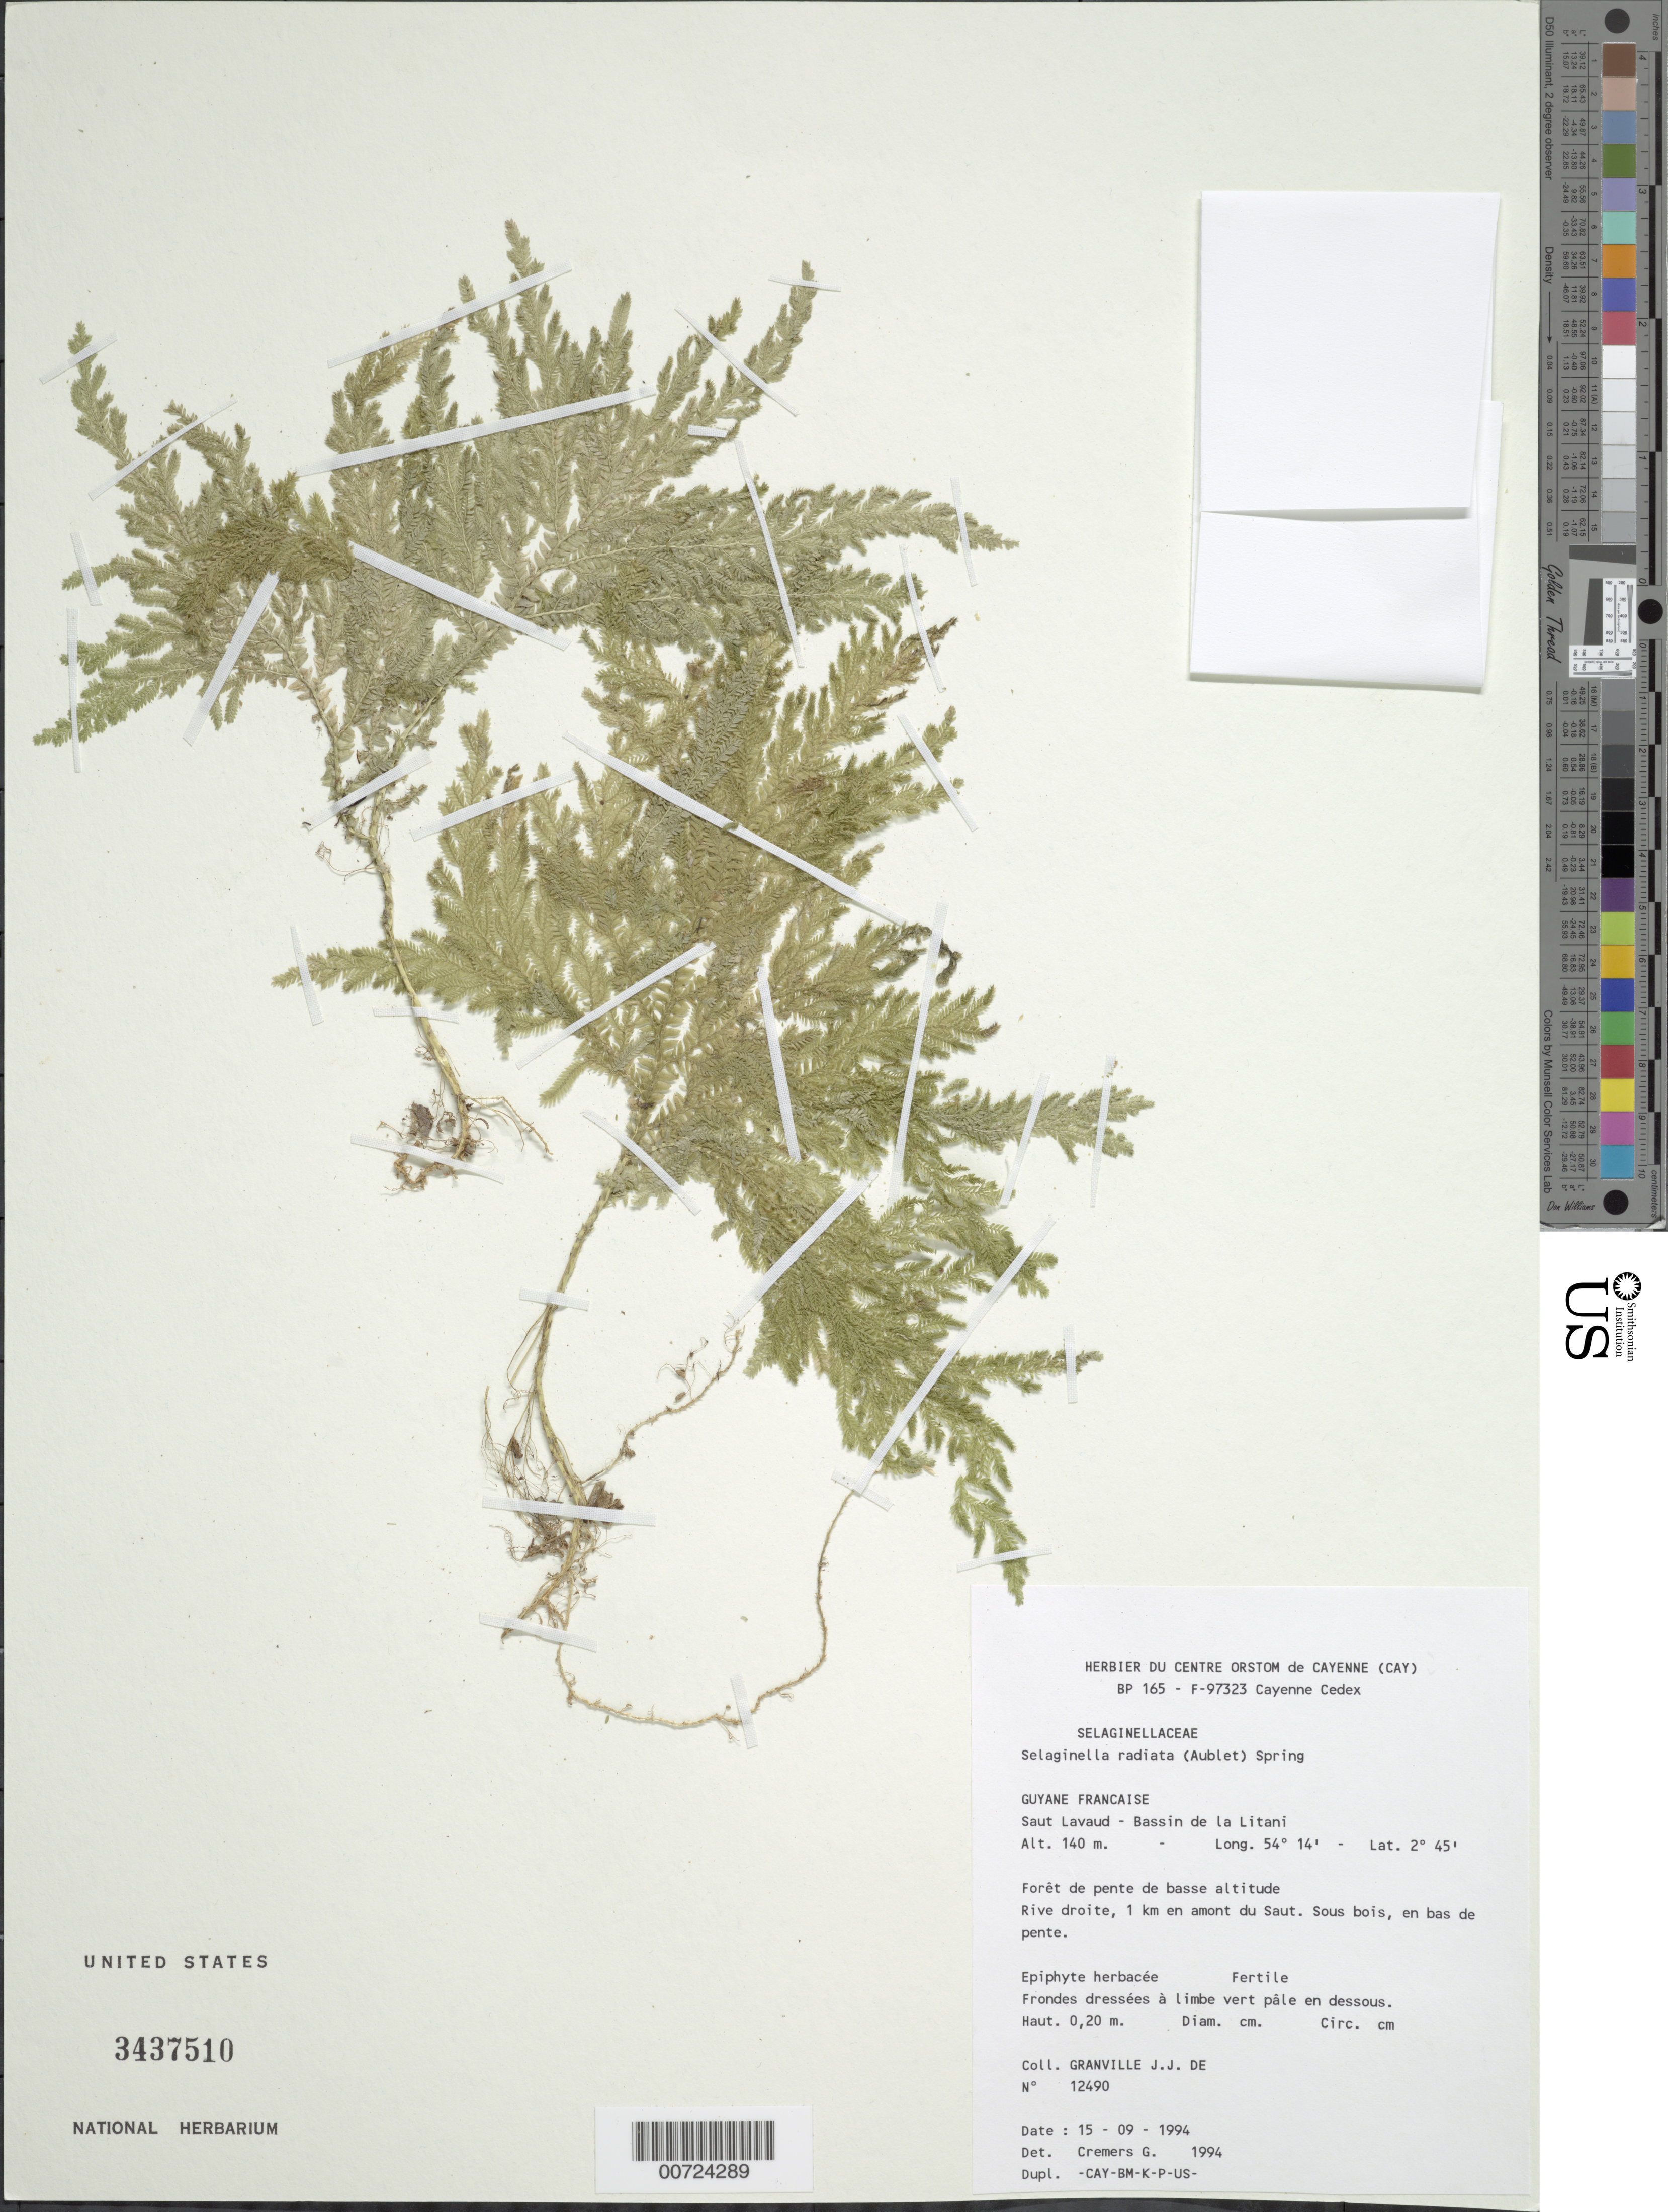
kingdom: Plantae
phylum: Tracheophyta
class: Lycopodiopsida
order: Selaginellales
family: Selaginellaceae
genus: Selaginella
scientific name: Selaginella radiata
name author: (Aubl.) Spring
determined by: Granville, J. J. de, (CAY), Institut de Recherche pour le Developpement (IRD) (FRENCH GUIANA)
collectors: J.-J. de Granville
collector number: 12490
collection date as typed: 15-Sep-94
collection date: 1994-09-15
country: French Guiana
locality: Saut Lavaud, Bassin de la Litani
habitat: Forest on low slope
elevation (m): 140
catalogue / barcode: US 3437510